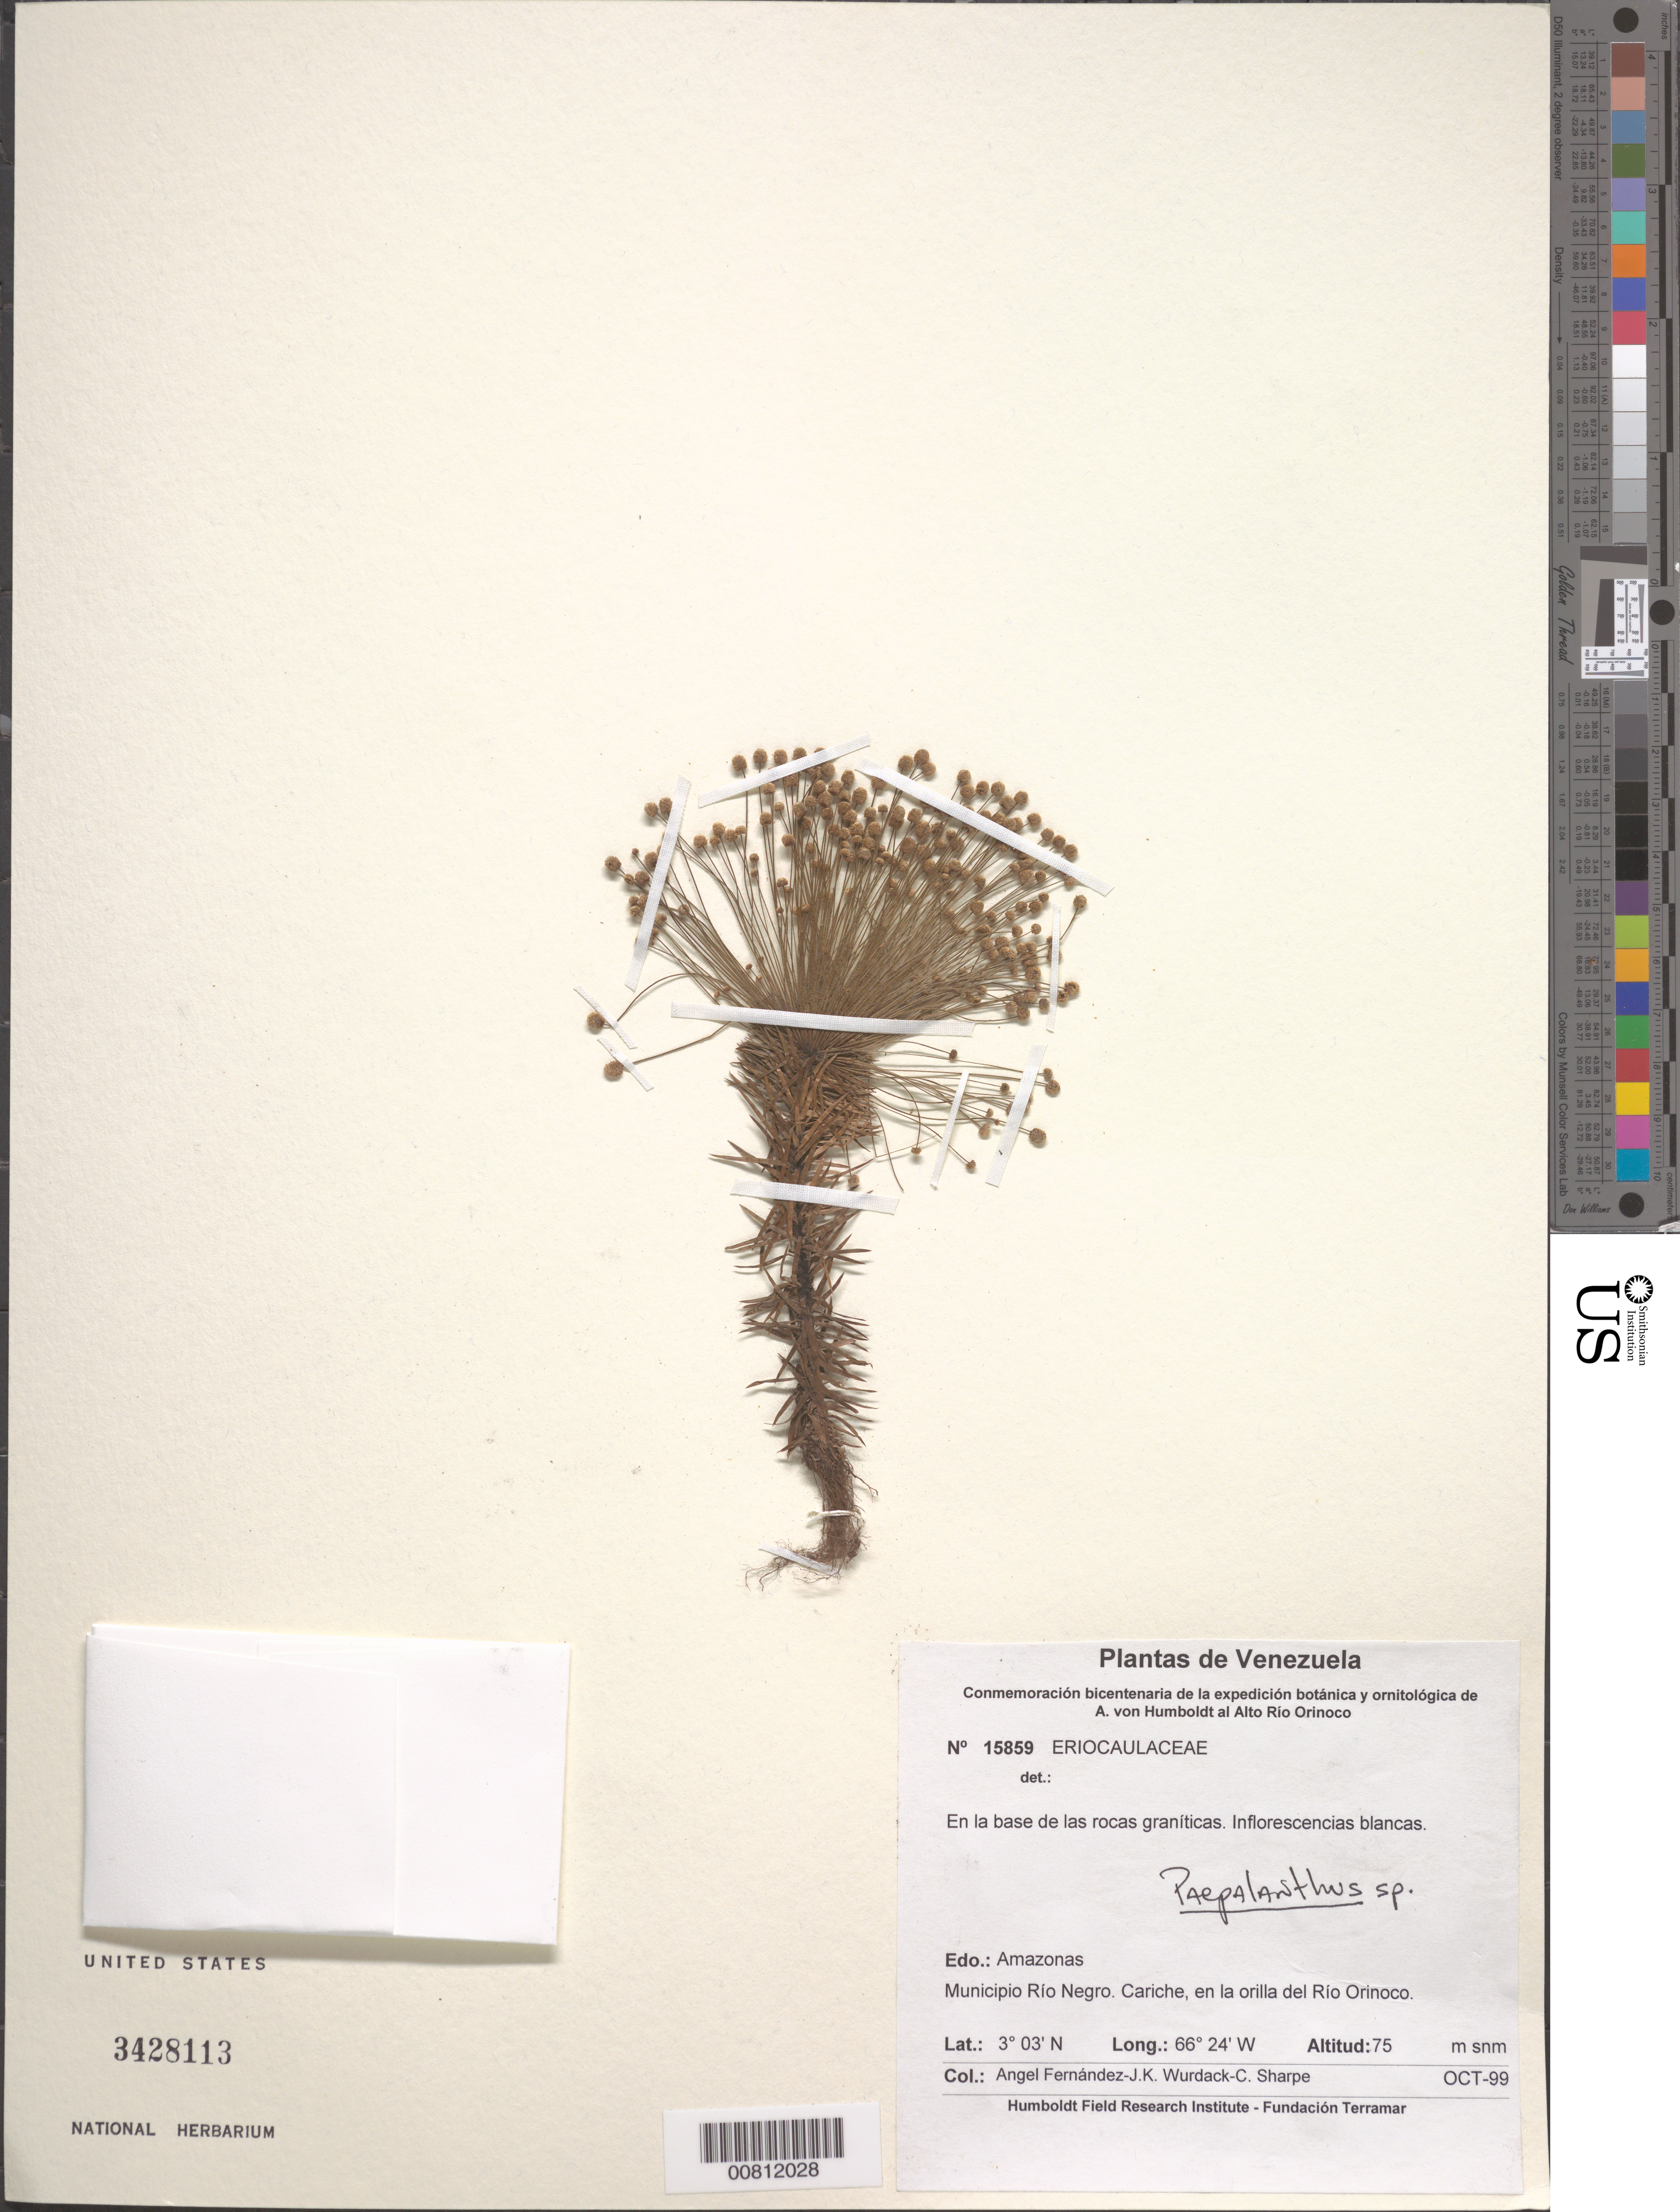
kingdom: Plantae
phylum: Tracheophyta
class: Liliopsida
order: Poales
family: Eriocaulaceae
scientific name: Giuliettia fasciculata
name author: (Rottb.) Andrino & Sano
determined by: Sauthier, Laura Jeanne, (SPF), Universidade de Sao Paulo (BRAZIL)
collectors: A. Fernández, K. Wurdack & C. Sharpe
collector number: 15859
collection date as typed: Oct-99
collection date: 1999-10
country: Venezuela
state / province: Amazonas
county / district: Río Negro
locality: Cariche, Río Orinoco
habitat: Riverbank; en la base de rocas graníticas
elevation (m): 75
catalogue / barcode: US 3428113